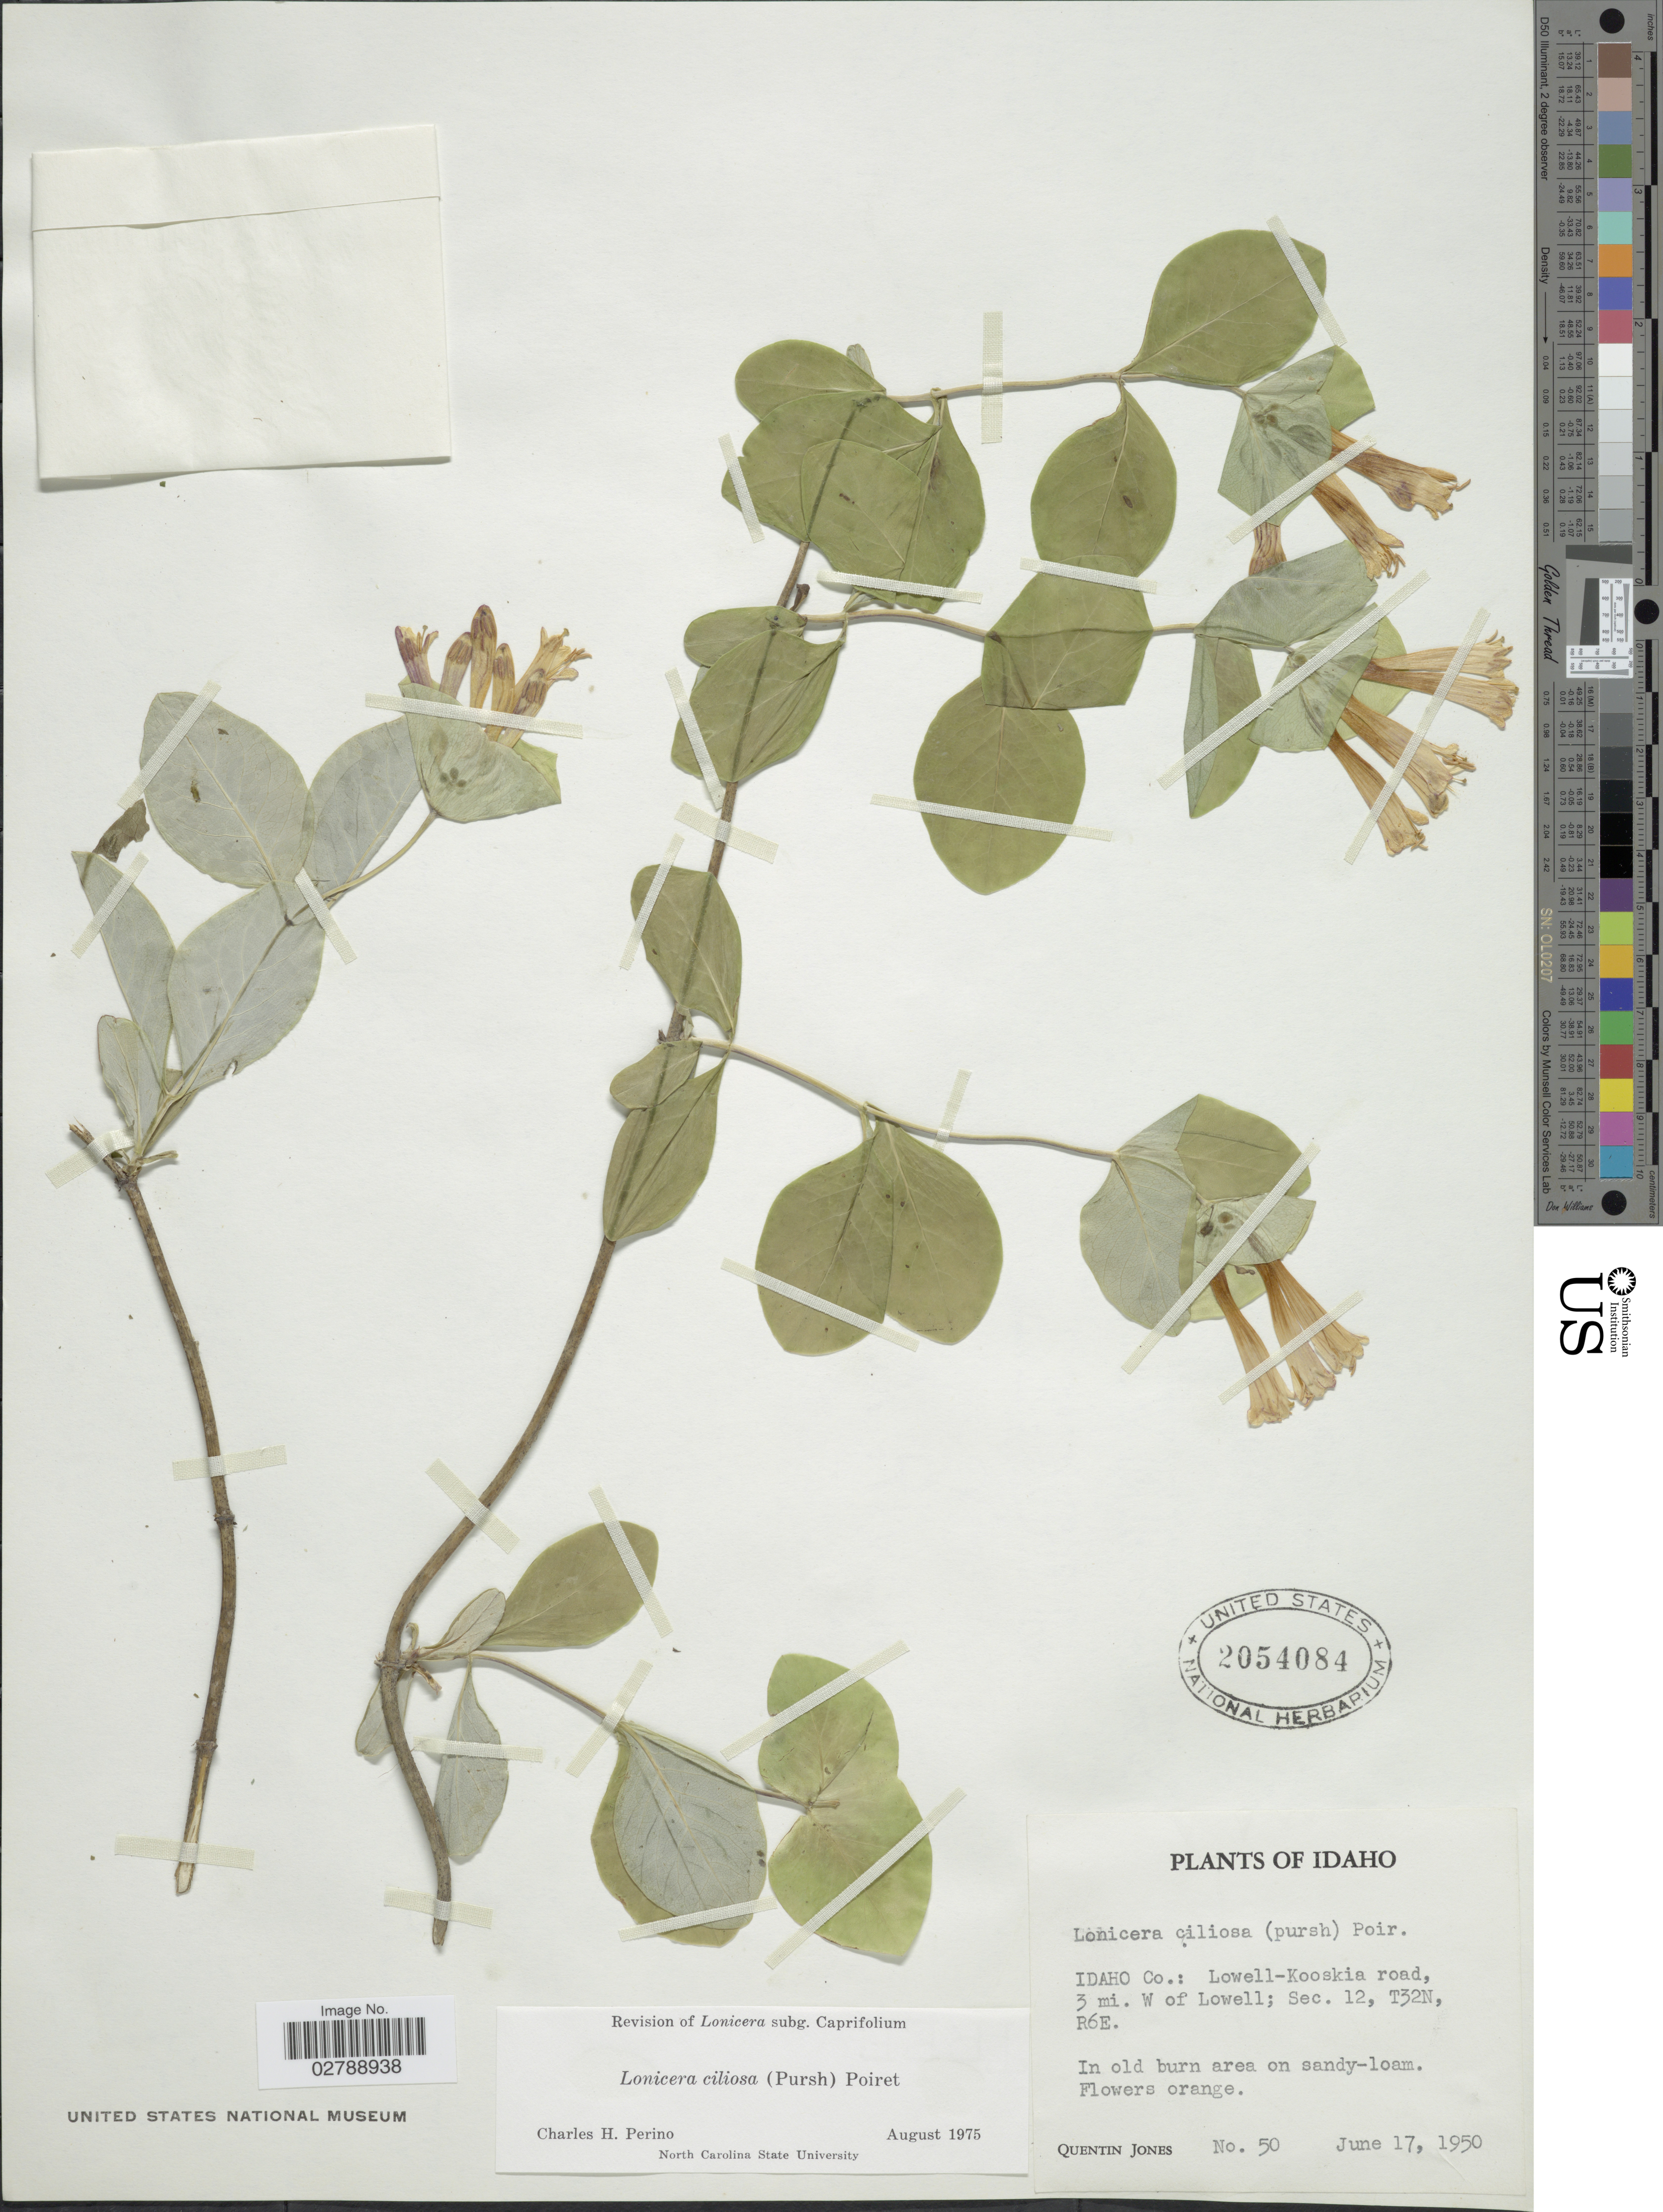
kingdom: Plantae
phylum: Tracheophyta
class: Magnoliopsida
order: Dipsacales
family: Caprifoliaceae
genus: Lonicera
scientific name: Lonicera ciliosa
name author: Poir.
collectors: Q. Jones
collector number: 50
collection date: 1950-06-17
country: United States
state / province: Idaho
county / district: Idaho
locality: Lowell-Kooskia road, 3 mi. W of Lowell; Sec. 12, T32N, R6E.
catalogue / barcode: US 2054084